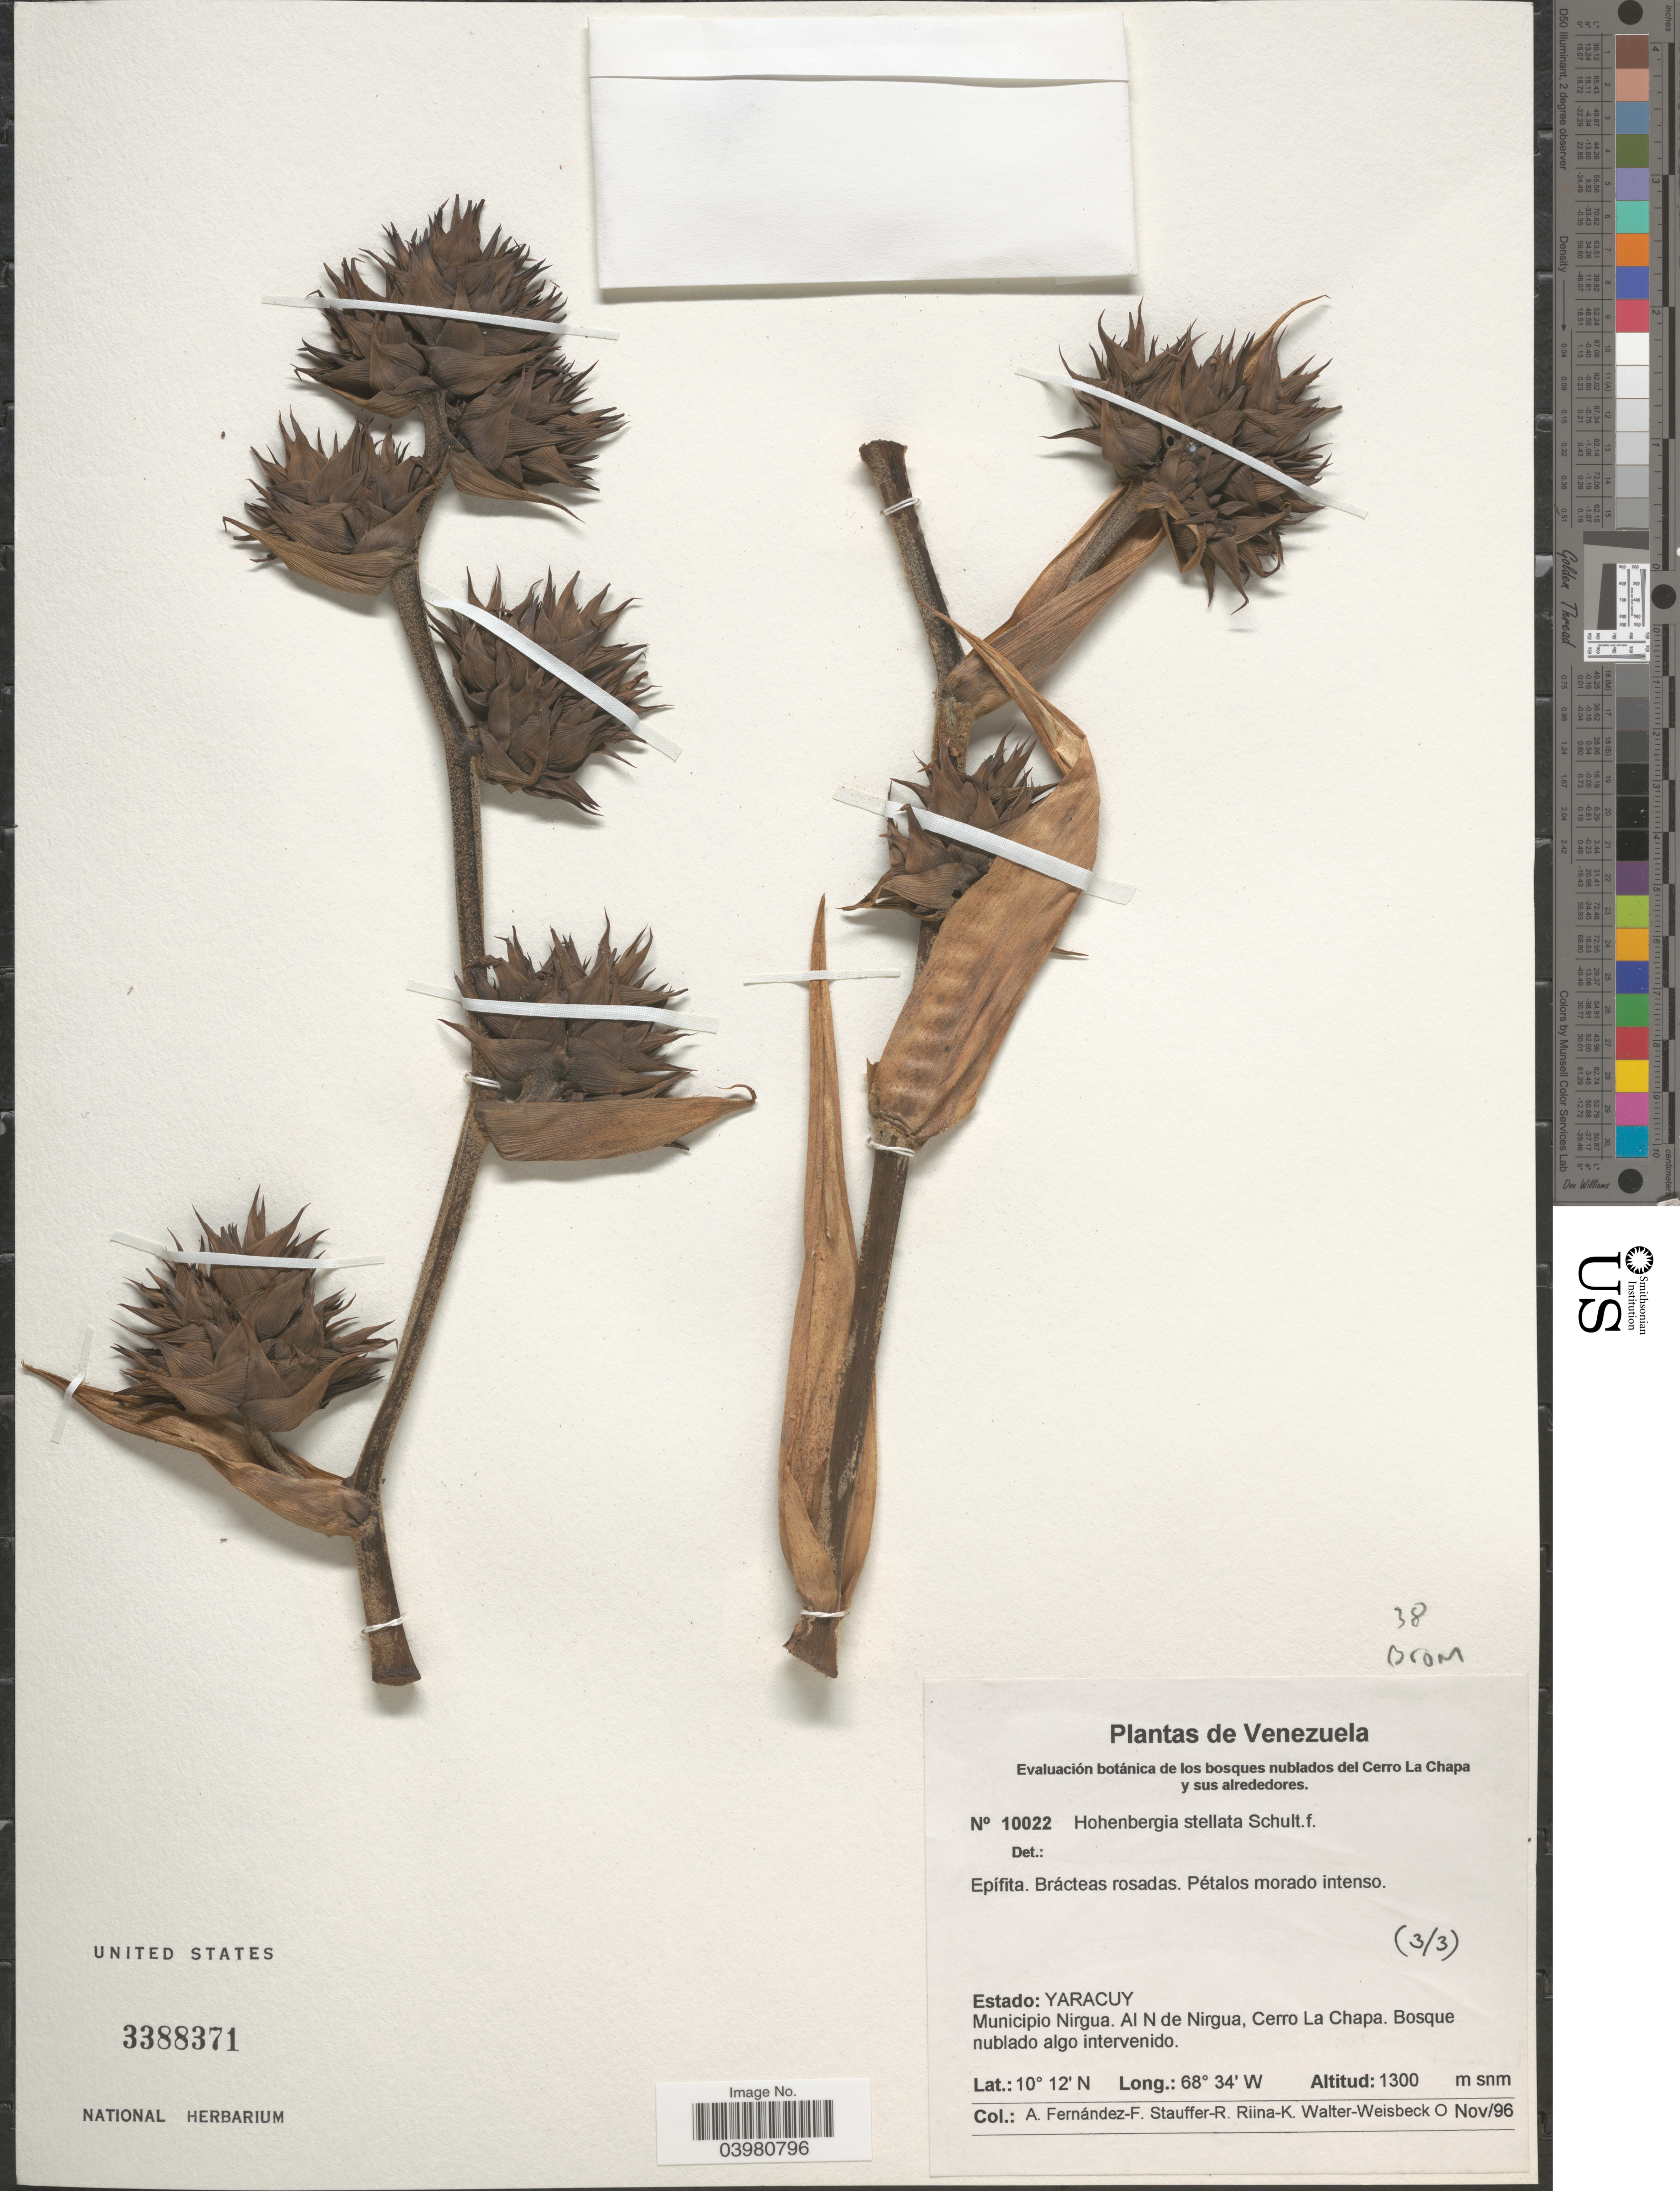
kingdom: Plantae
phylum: Tracheophyta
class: Liliopsida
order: Poales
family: Bromeliaceae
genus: Hohenbergia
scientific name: Hohenbergia stellata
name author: Schult. & Schult. f.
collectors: A. Fernández F., R. Stauffer, K. Riina & O. Walter-Weisbeck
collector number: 10022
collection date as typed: Transcribed d/m/y: /11/96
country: Venezuela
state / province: Yaracuy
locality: Municipio Nirgua. Al N de Nirgua, Cerro La Chapa.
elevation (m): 1300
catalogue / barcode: US 3388371